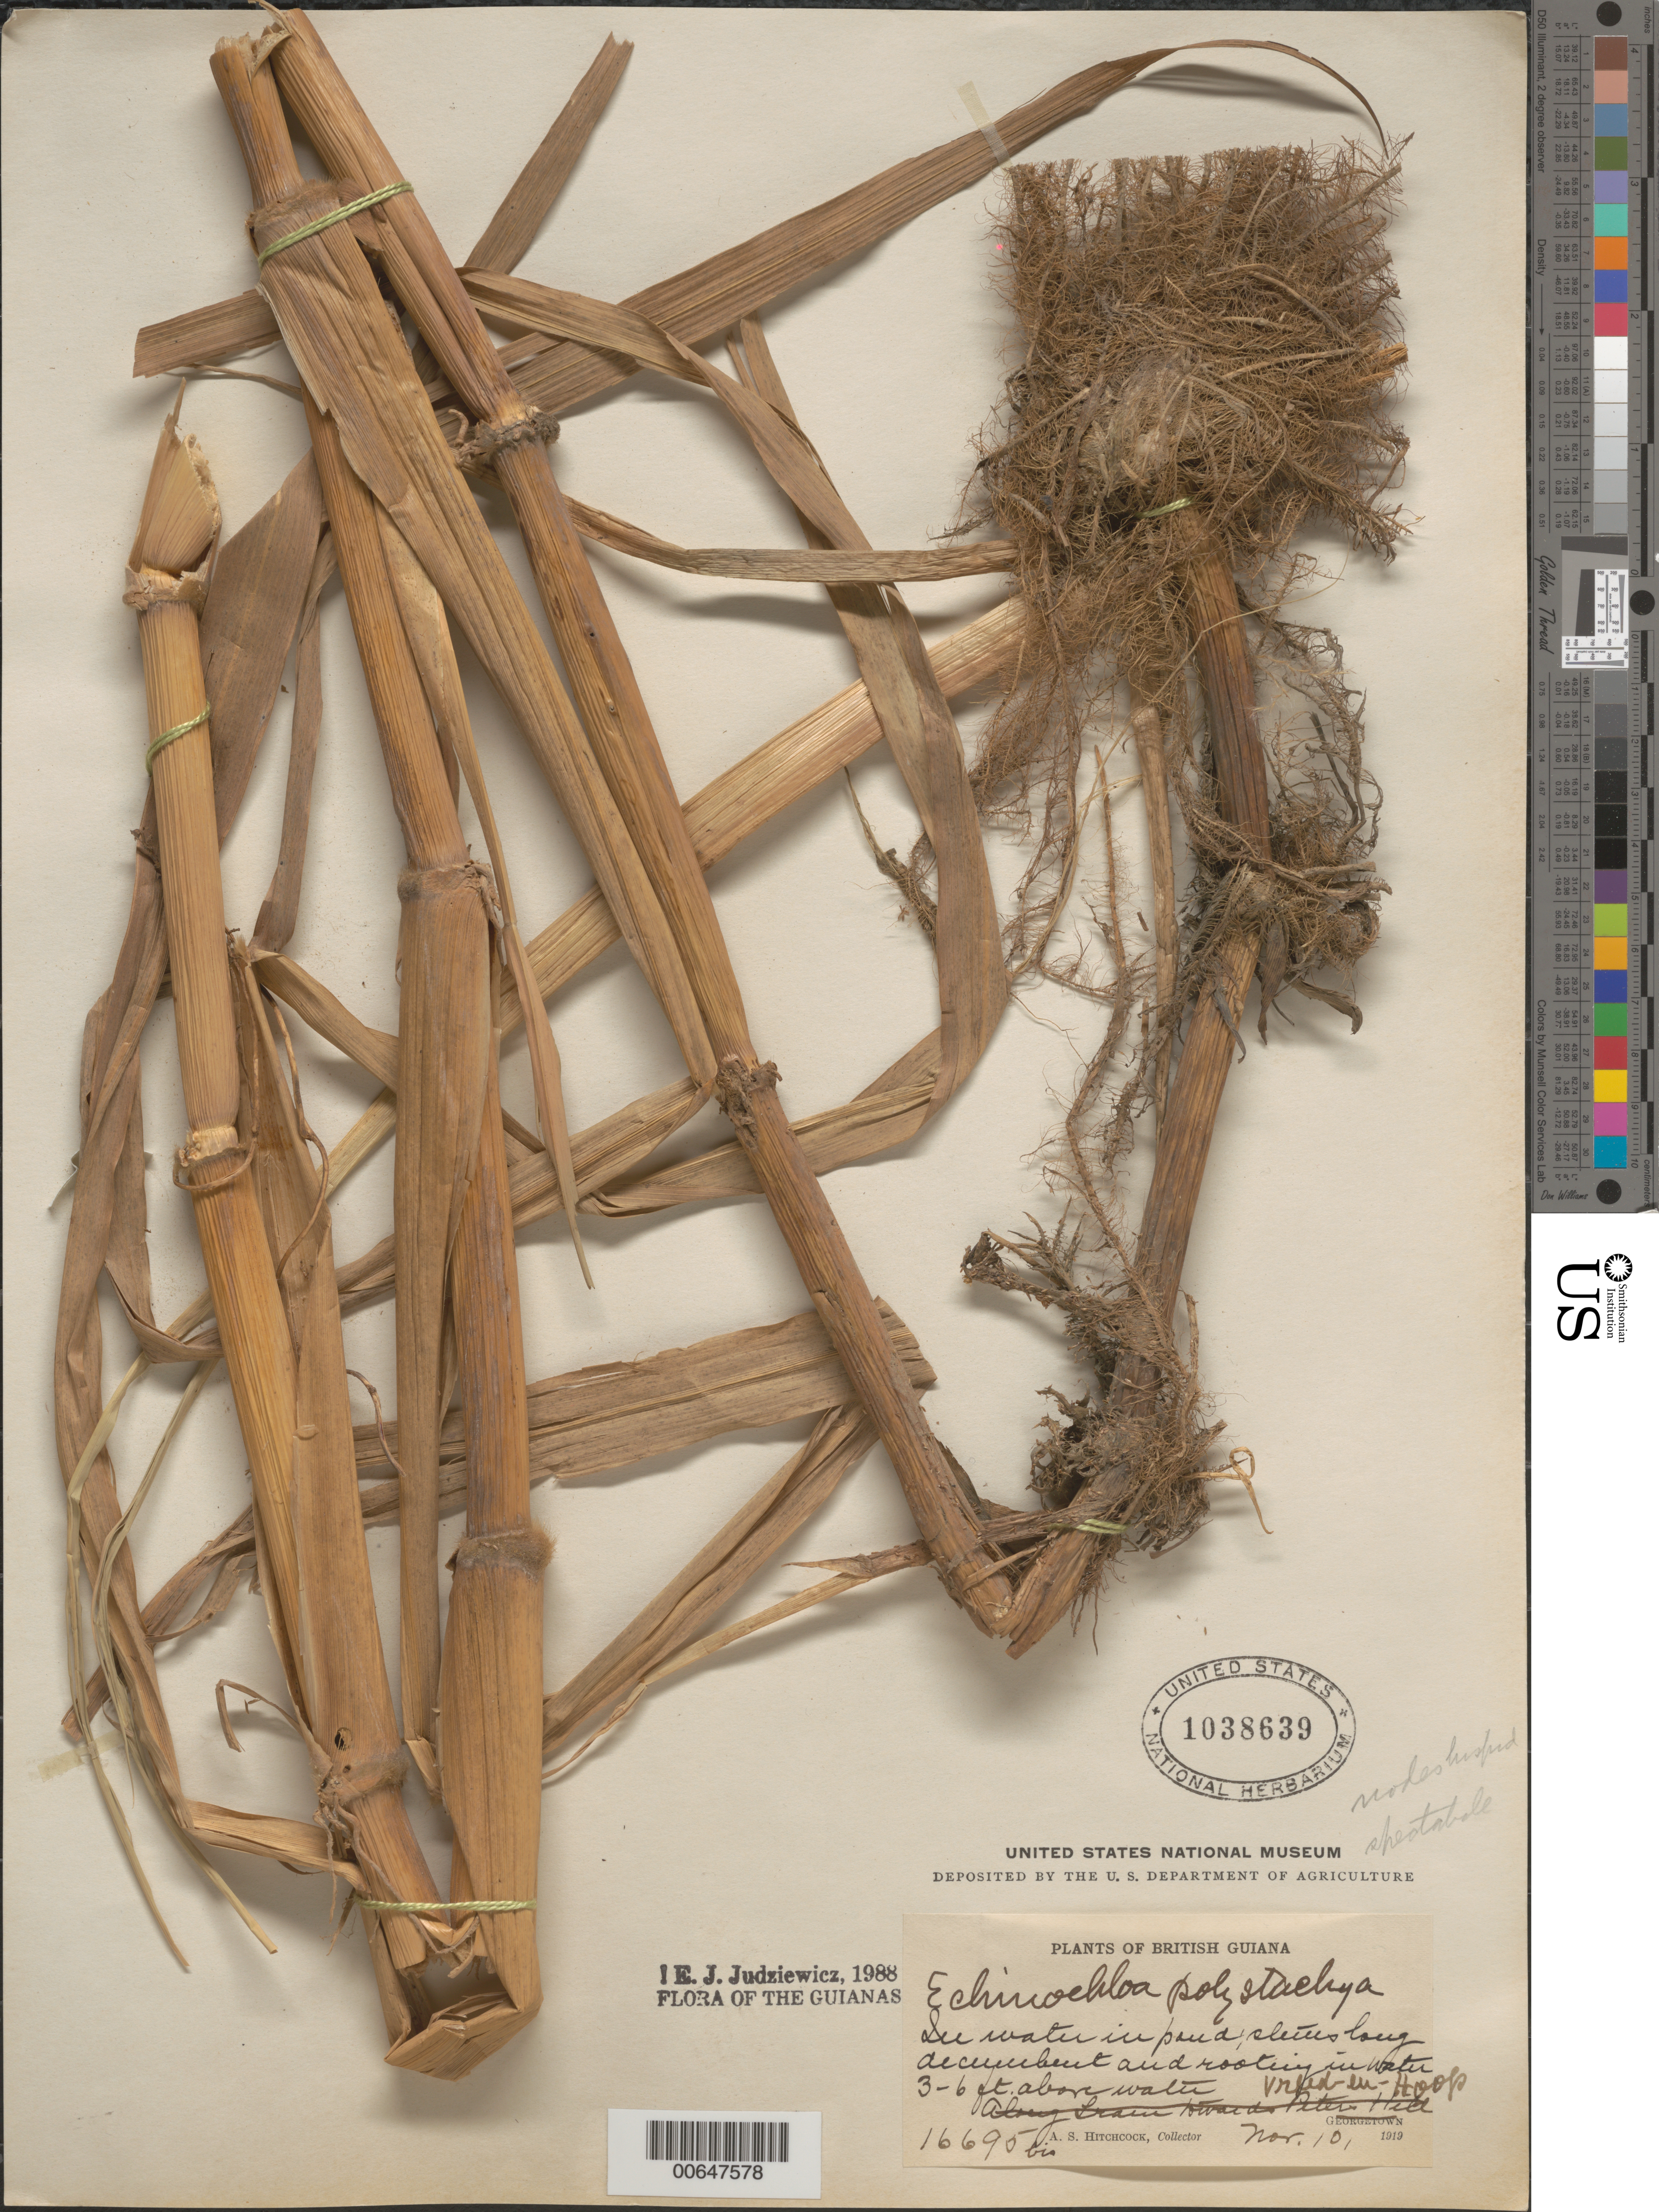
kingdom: Plantae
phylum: Tracheophyta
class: Liliopsida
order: Poales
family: Poaceae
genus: Echinochloa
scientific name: Echinochloa polystachya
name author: (Kunth) Hitchc.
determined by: Judziewicz, E. J.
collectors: A. S. Hitchcock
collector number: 16695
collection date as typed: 10-Nov-19 to 12-Nov-19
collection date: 1919-11-10/1919-11-12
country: Guyana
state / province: Essequibo Isl-W. Demerara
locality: Vreed-en-Hoop, W bank of Demerara R., opposite Georgetown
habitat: In water in pond, 3-6 ft above water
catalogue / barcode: US 1038639